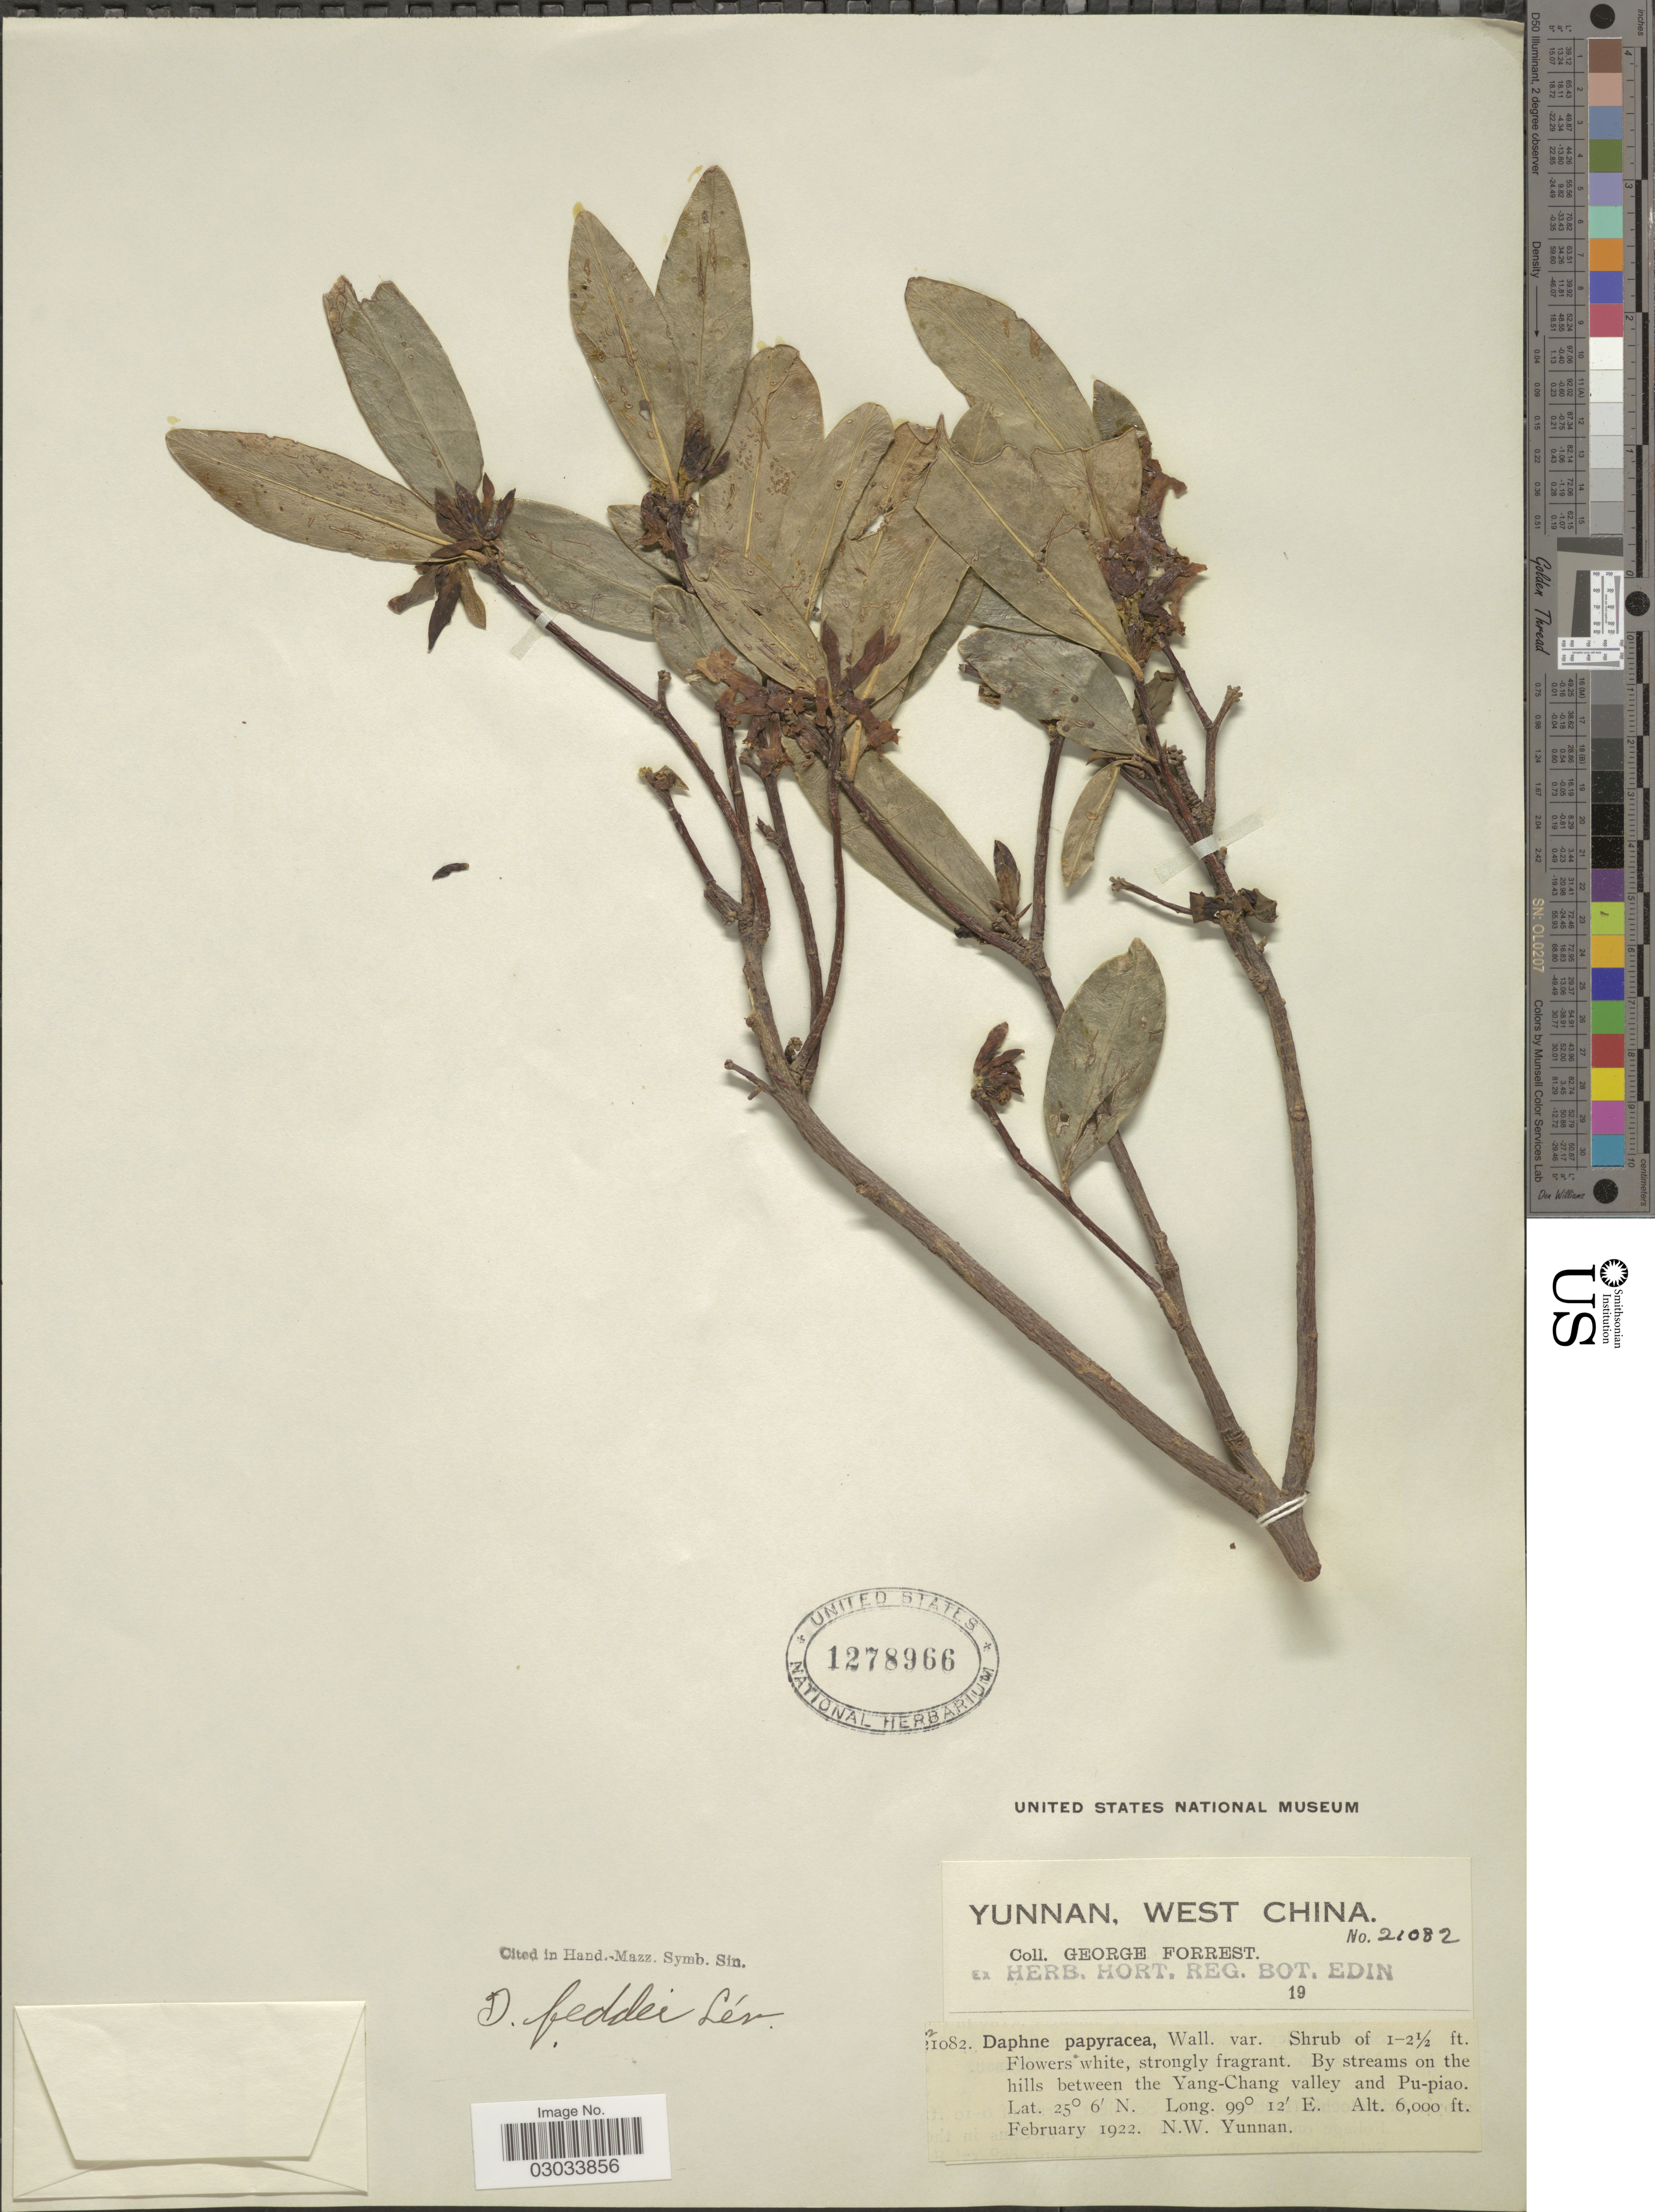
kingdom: Plantae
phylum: Tracheophyta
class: Magnoliopsida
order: Malvales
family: Thymelaeaceae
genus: Daphne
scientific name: Daphne feddei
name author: H. Lév.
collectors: G. Forrest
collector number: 21082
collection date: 1922-02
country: China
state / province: Yunnan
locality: West China. By streams on the hills between the Yang-Chang valley and Pu-piao. N.W. Yunnan.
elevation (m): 1829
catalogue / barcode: US 1278966